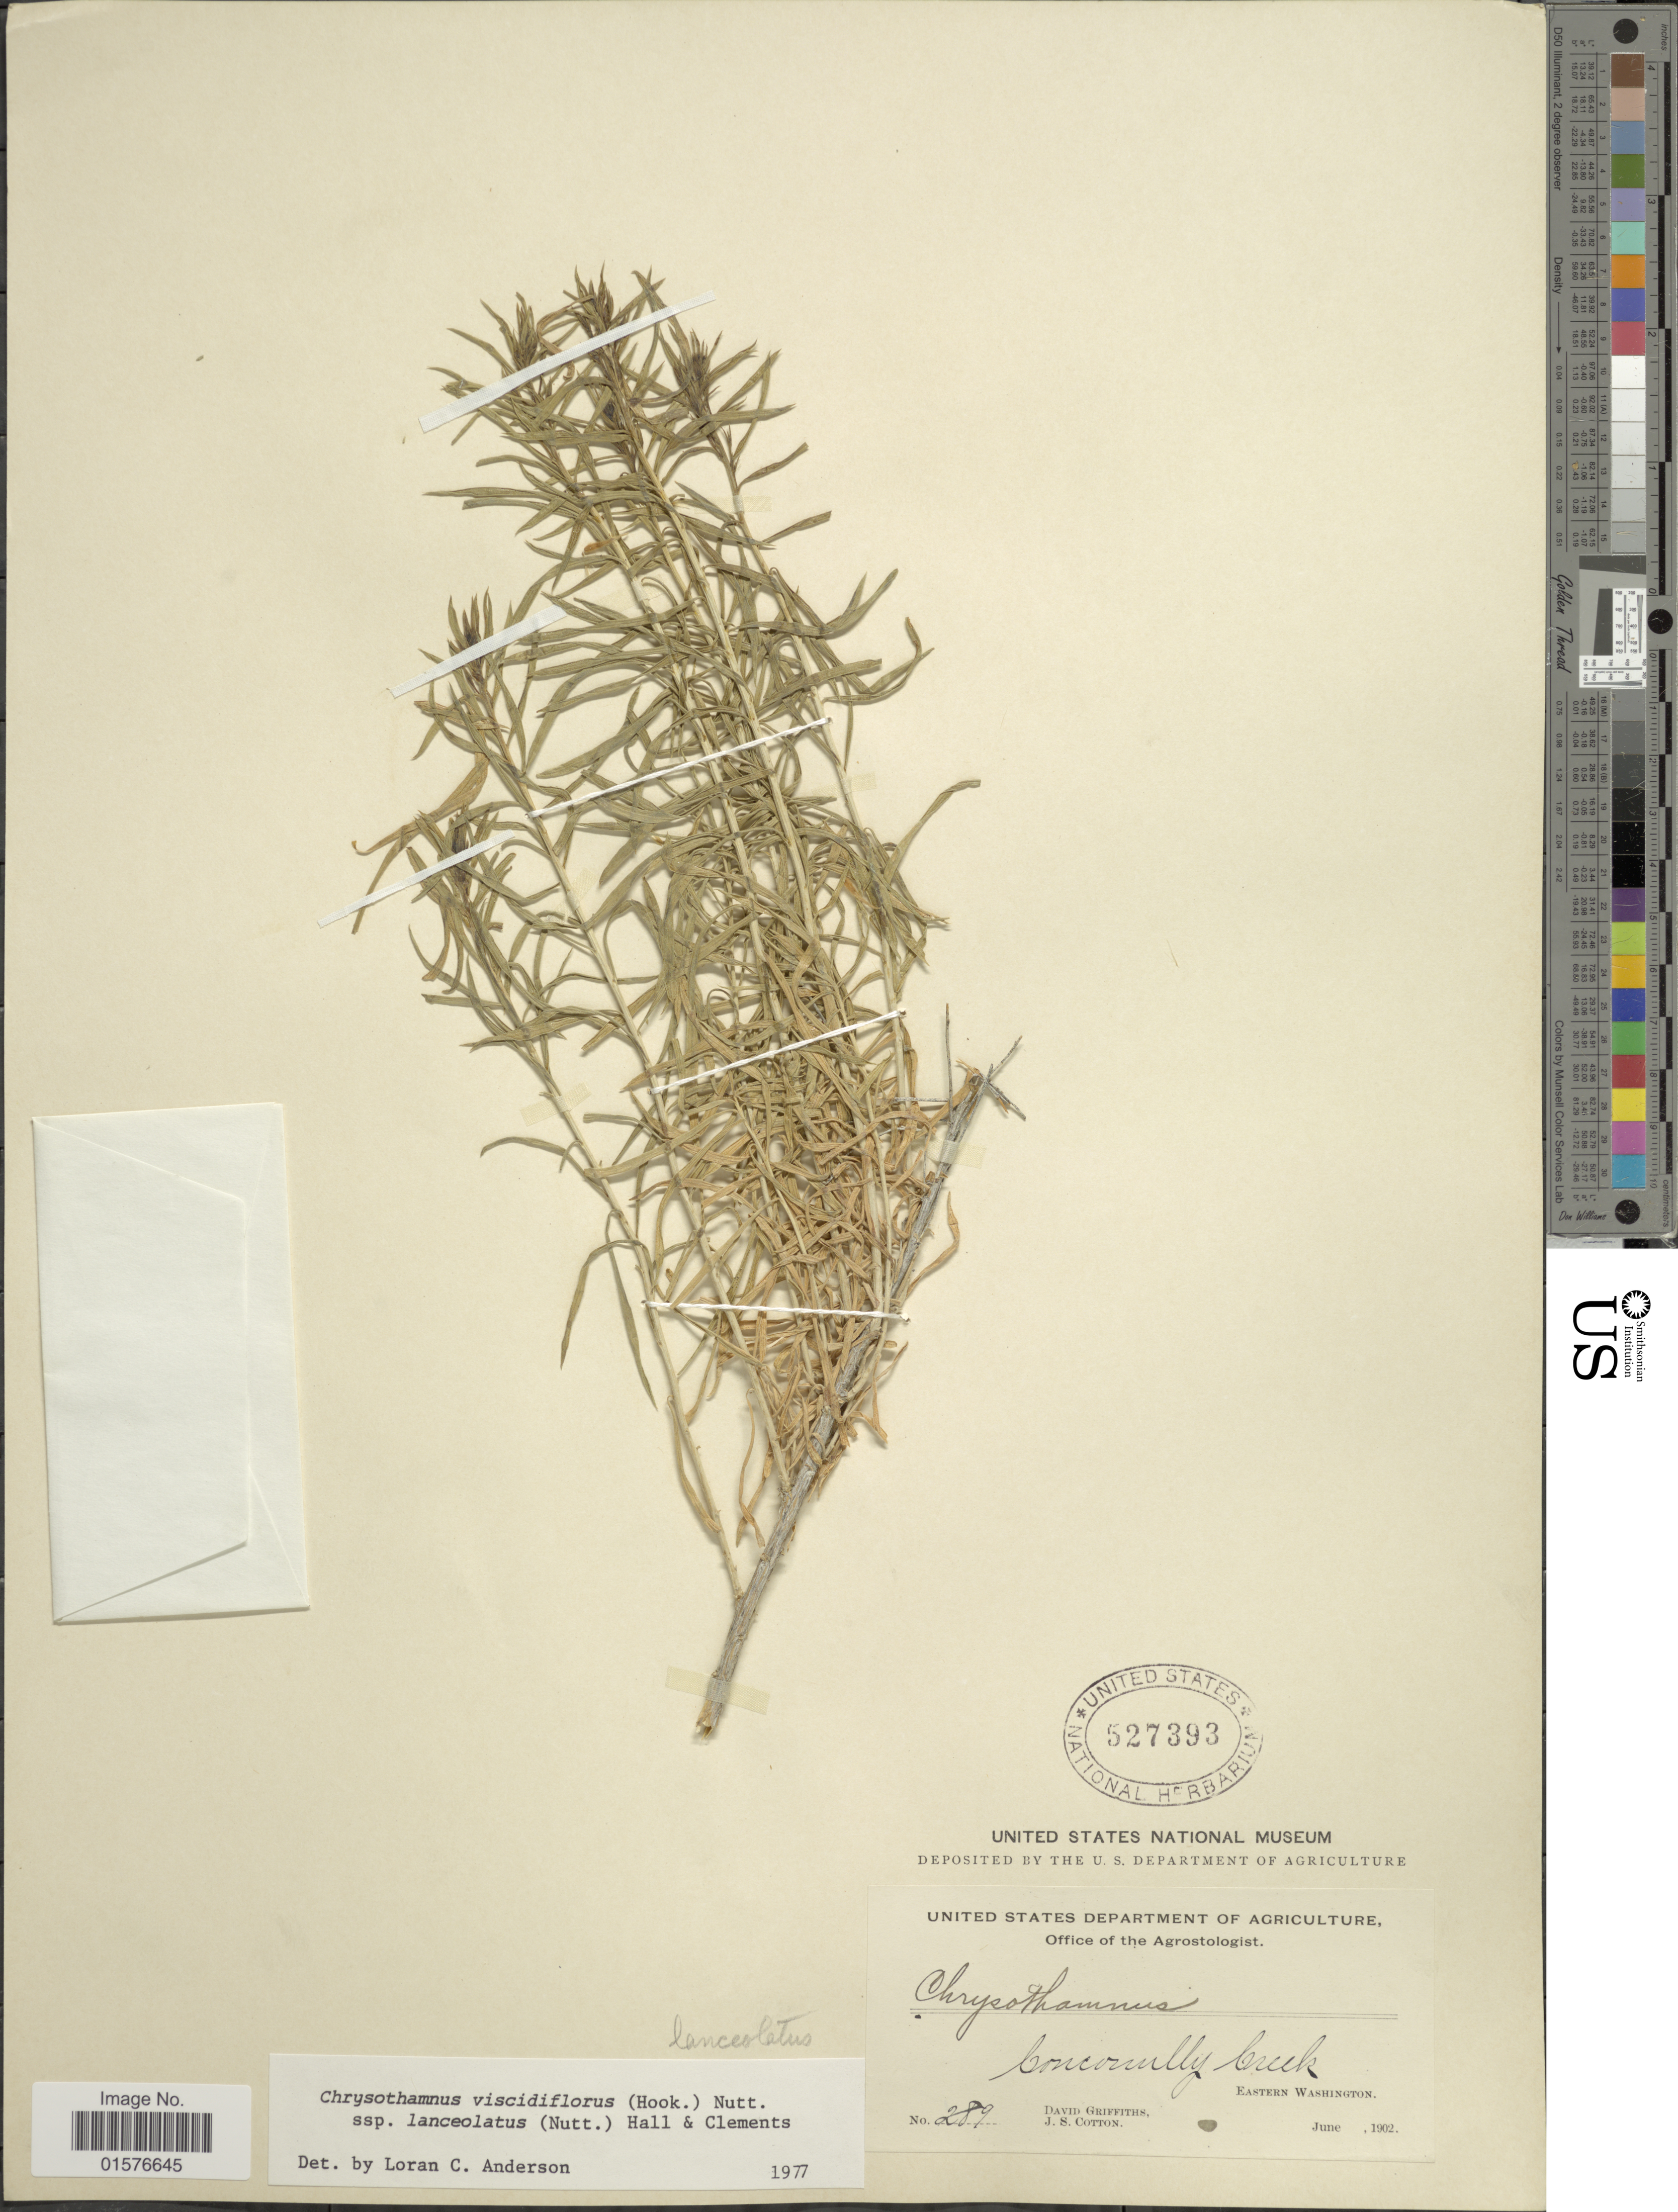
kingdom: Plantae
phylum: Tracheophyta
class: Magnoliopsida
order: Asterales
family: Asteraceae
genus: Chrysothamnus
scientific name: Chrysothamnus viscidiflorus subsp. lanceolatus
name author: (Nutt.) H.M. Hall & Clem.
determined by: Urbatsch, Lowell E., Curator (LSU), Louisiana State University (UNITED STATES)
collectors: D. Griffiths & J. S. Cotton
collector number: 289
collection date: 1902-06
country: United States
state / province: Washington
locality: Conconully Creek, Eastern Washington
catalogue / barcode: US 527393